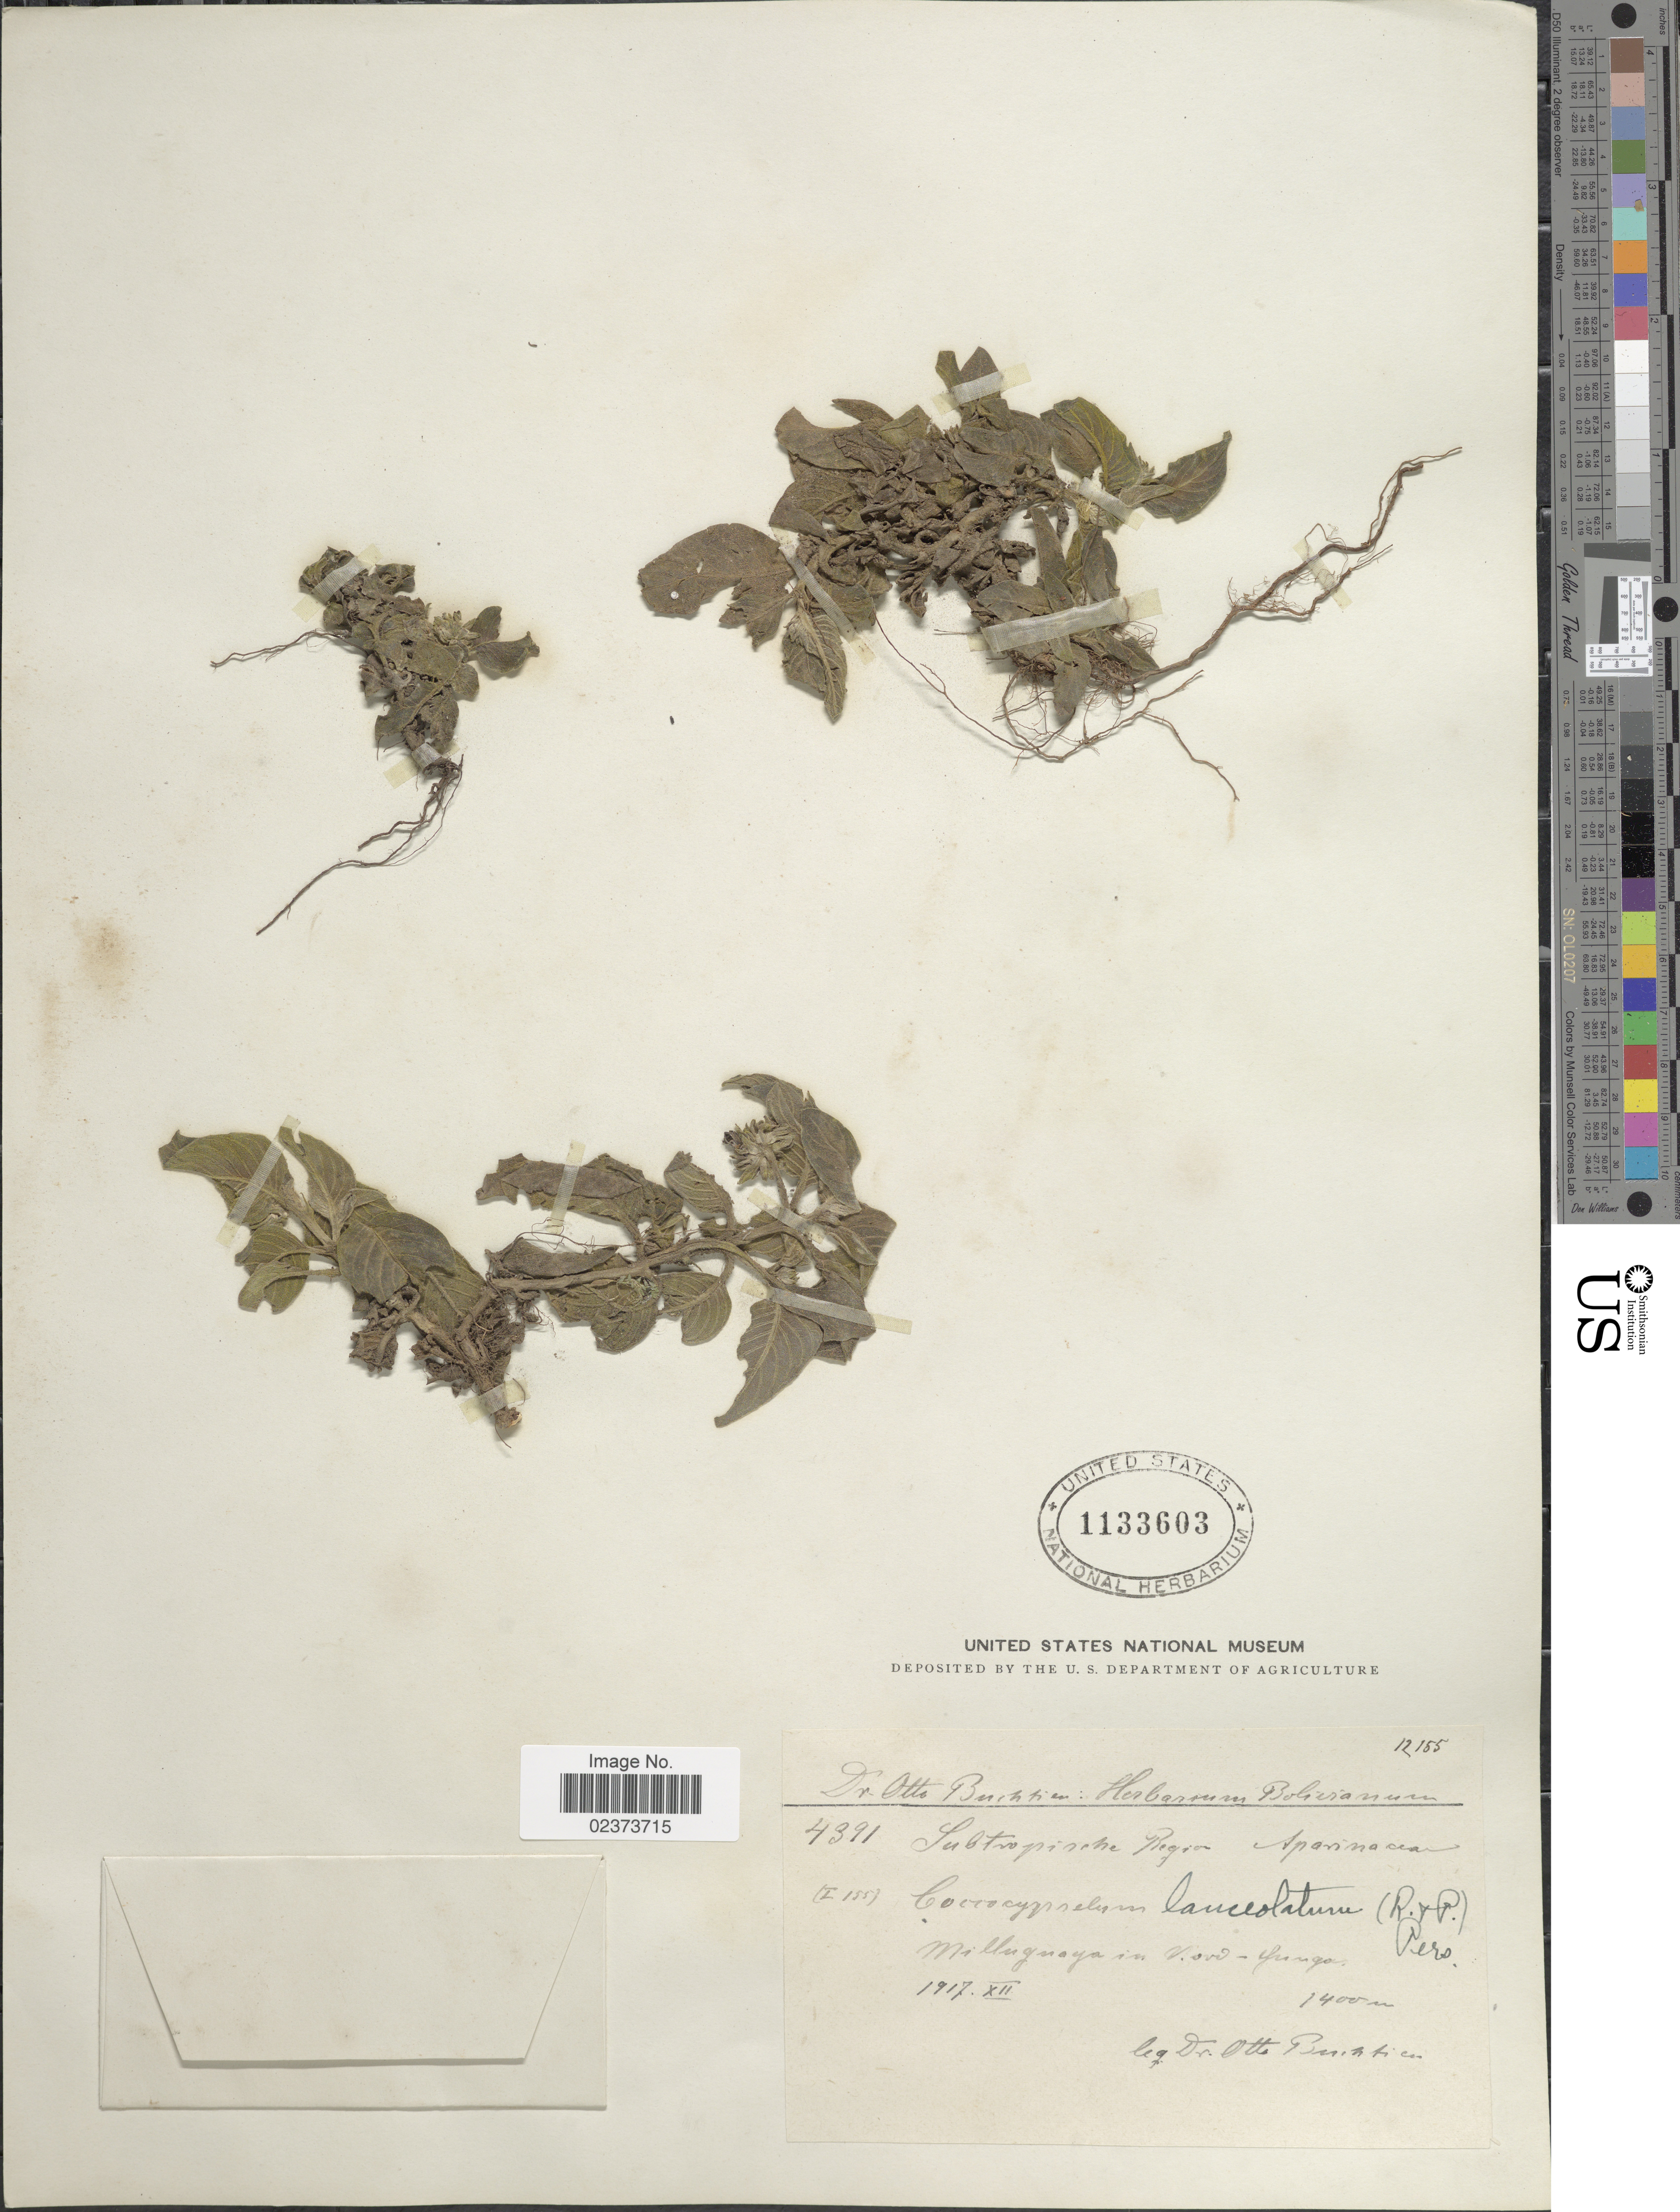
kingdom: Plantae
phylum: Tracheophyta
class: Magnoliopsida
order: Gentianales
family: Rubiaceae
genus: Coccocypselum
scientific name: Coccocypselum lanceolatum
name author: (Ruiz & Pav.) Pers.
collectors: O. Buchtien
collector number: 4391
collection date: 1917-12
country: Bolivia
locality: Milluguaya in Nord-Yungas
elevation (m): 1400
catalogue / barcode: US 1133603